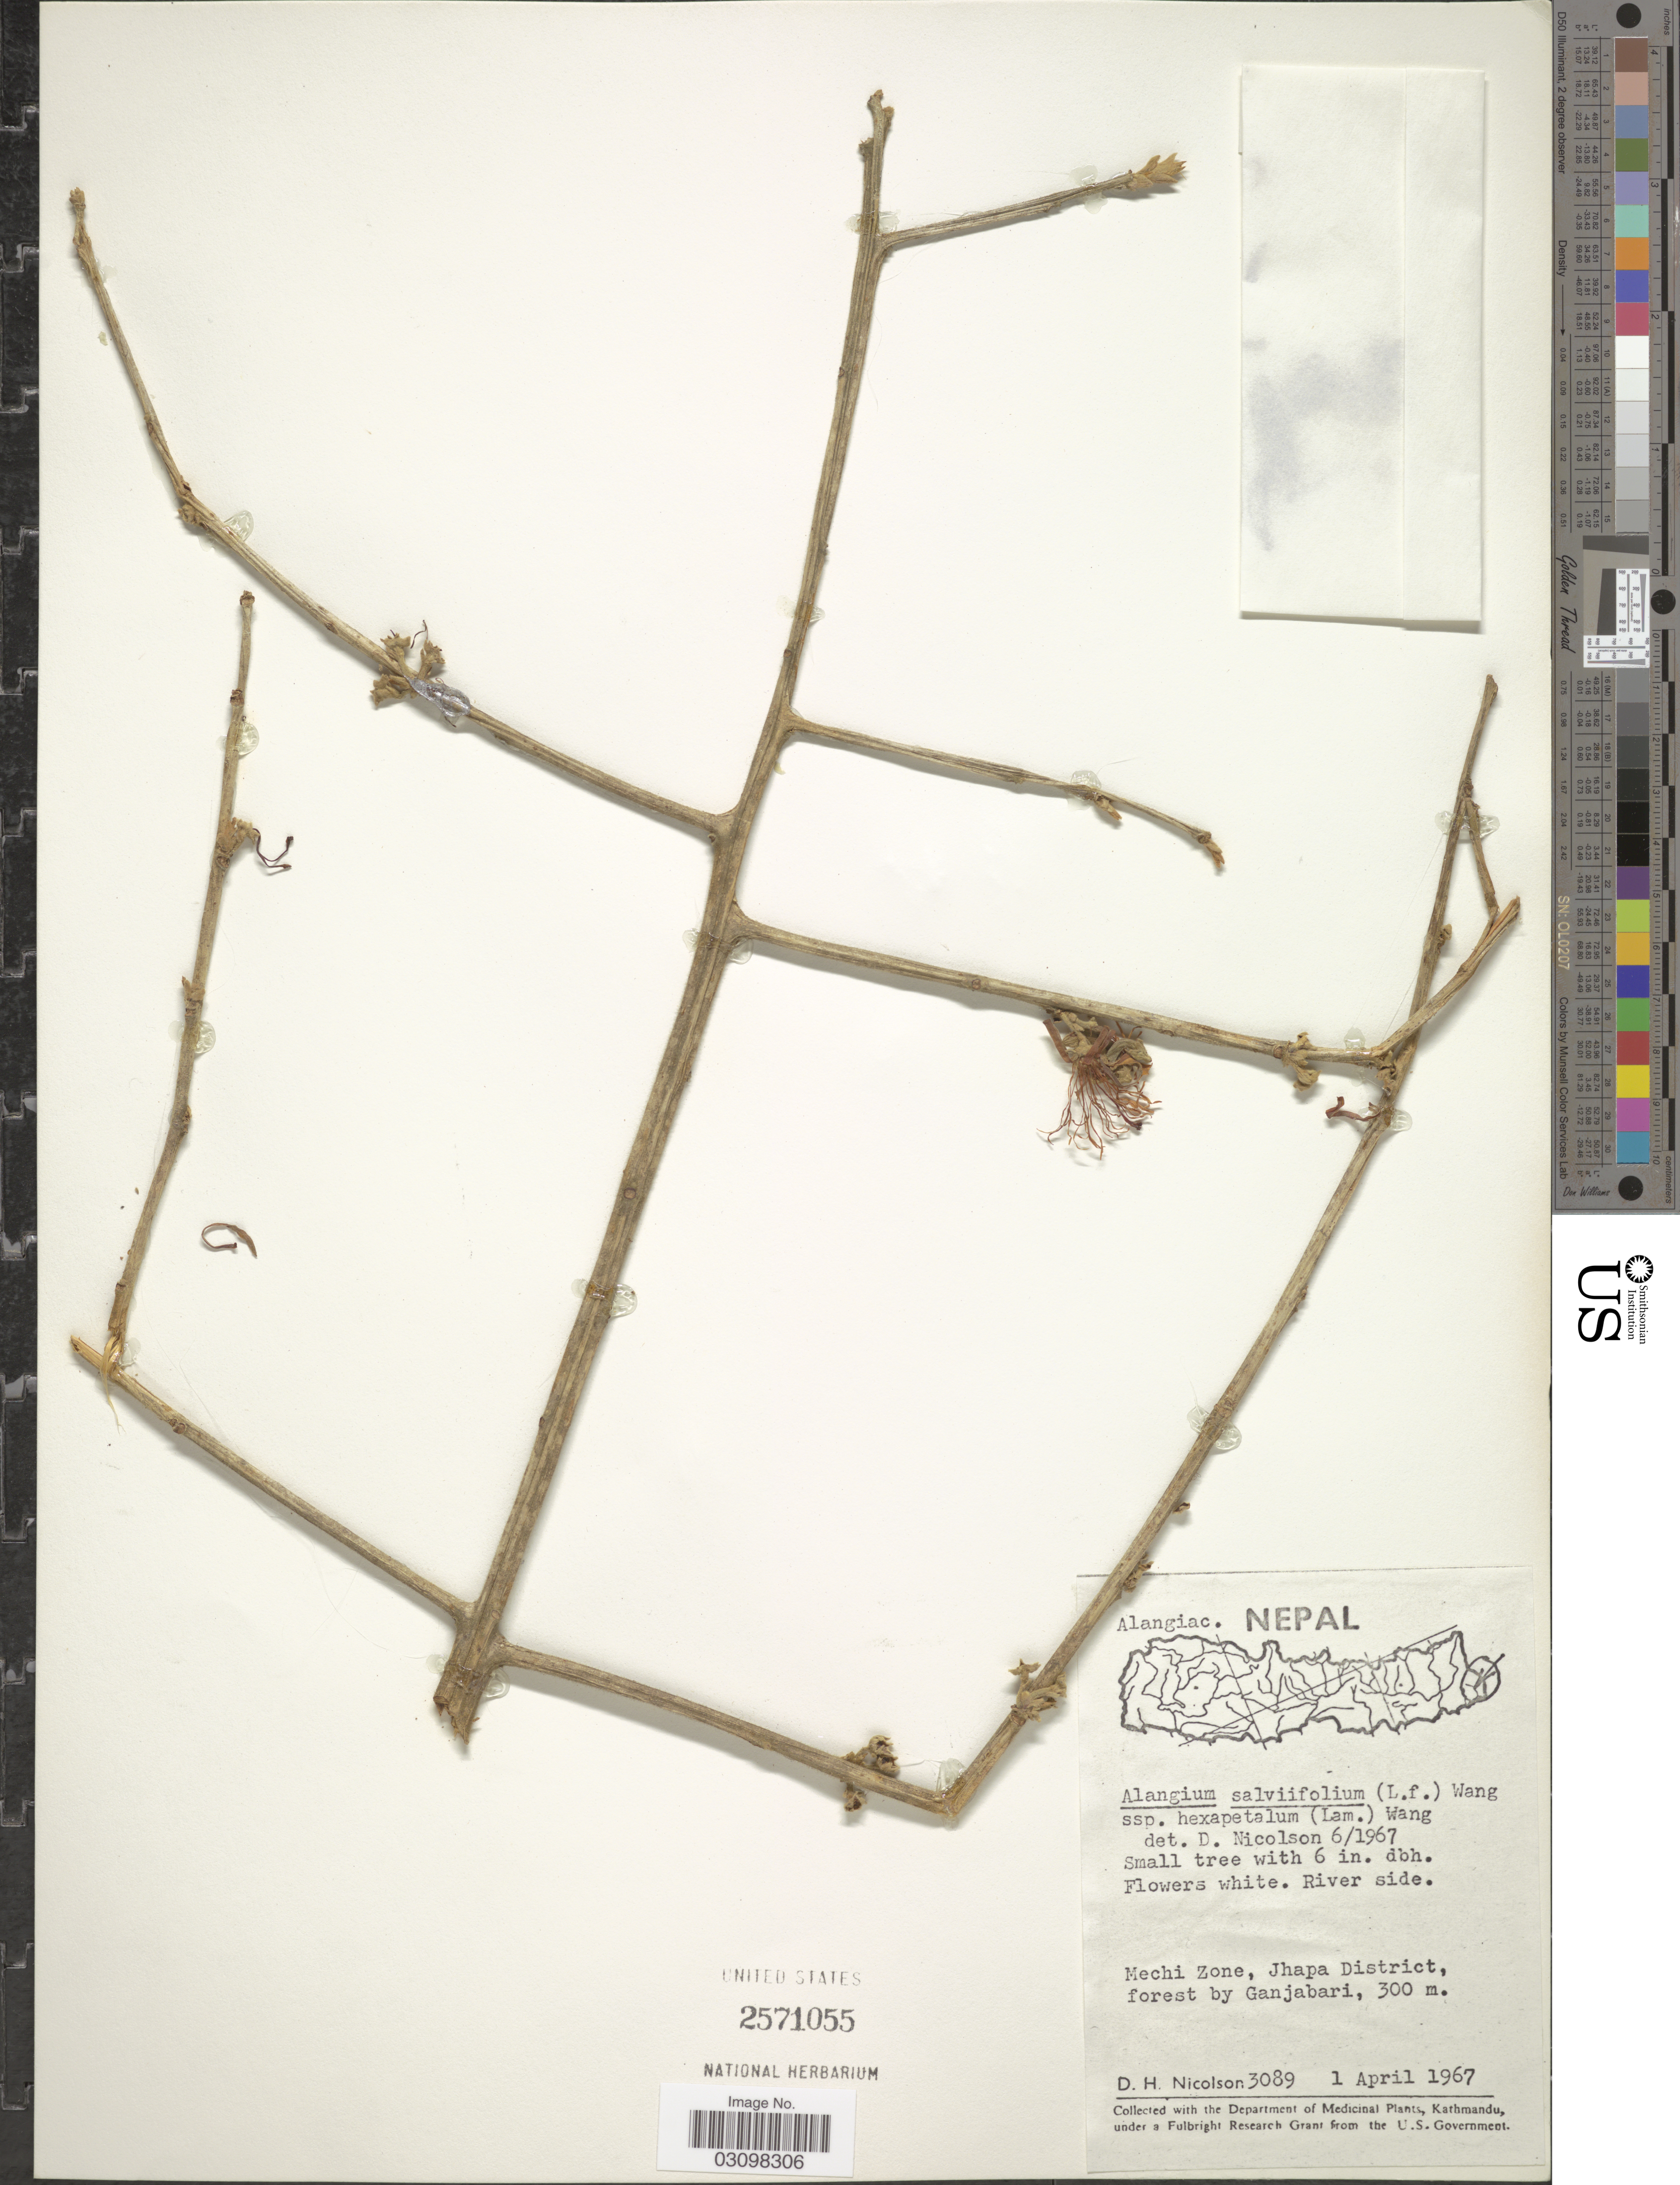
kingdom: Plantae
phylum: Tracheophyta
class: Magnoliopsida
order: Cornales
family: Cornaceae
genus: Alangium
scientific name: Alangium salviifolium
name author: (L. f.) Wangerin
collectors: D. H. Nicolson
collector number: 3089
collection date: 1967-04-01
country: Nepal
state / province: Mechi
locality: Mechi Zone, Jhapa District, forest by Ganjabari.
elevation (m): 300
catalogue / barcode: US 2571055